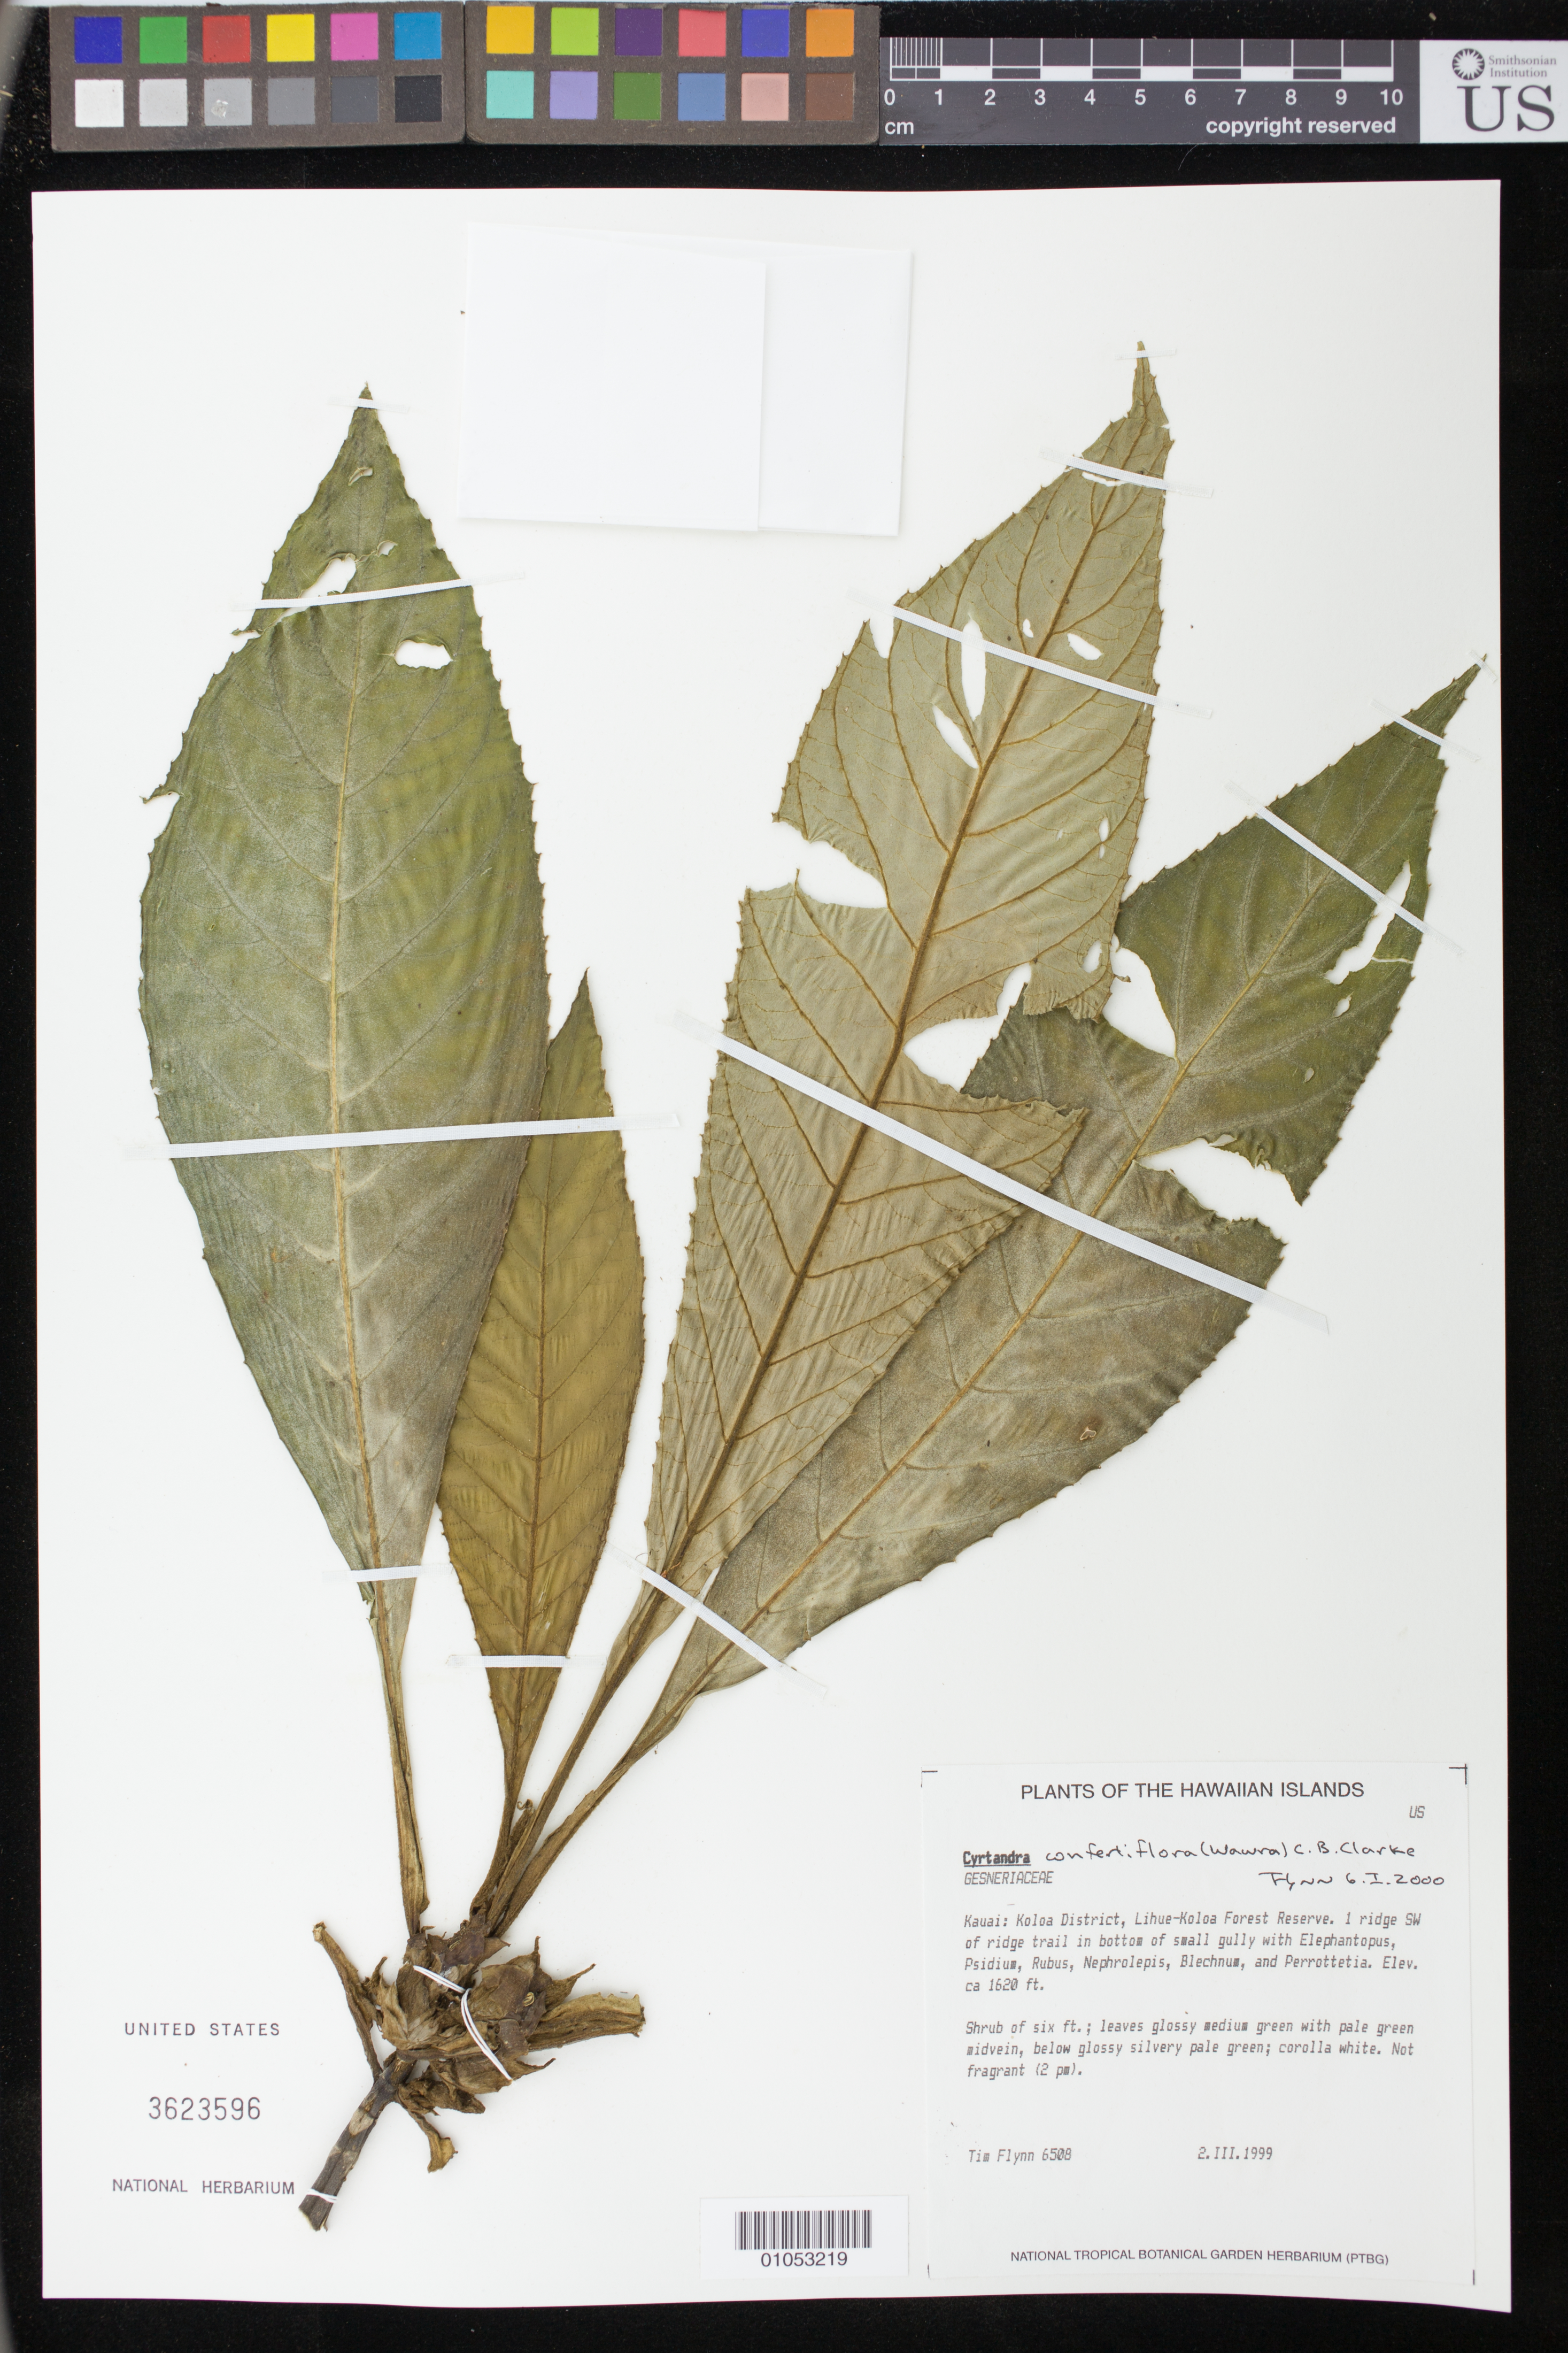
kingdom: Plantae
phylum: Tracheophyta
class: Magnoliopsida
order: Lamiales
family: Gesneriaceae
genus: Cyrtandra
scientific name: Cyrtandra confertiflora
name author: (Wawra) C.B. Clarke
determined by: Wagner, W. L., (BOT), Smithsonian Institution - National Museum of Natural History (UNITED STATES)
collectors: T. W. Flynn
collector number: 6508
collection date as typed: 2 Mar 1999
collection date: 1999-03-02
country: United States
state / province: Hawaii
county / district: Kauai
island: Kaua'i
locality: Koloa District, Lihue-Koloa Forest Reserve, 1 ridge SW of ridge trail in bottom of small gully.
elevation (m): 494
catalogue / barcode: US 3623596